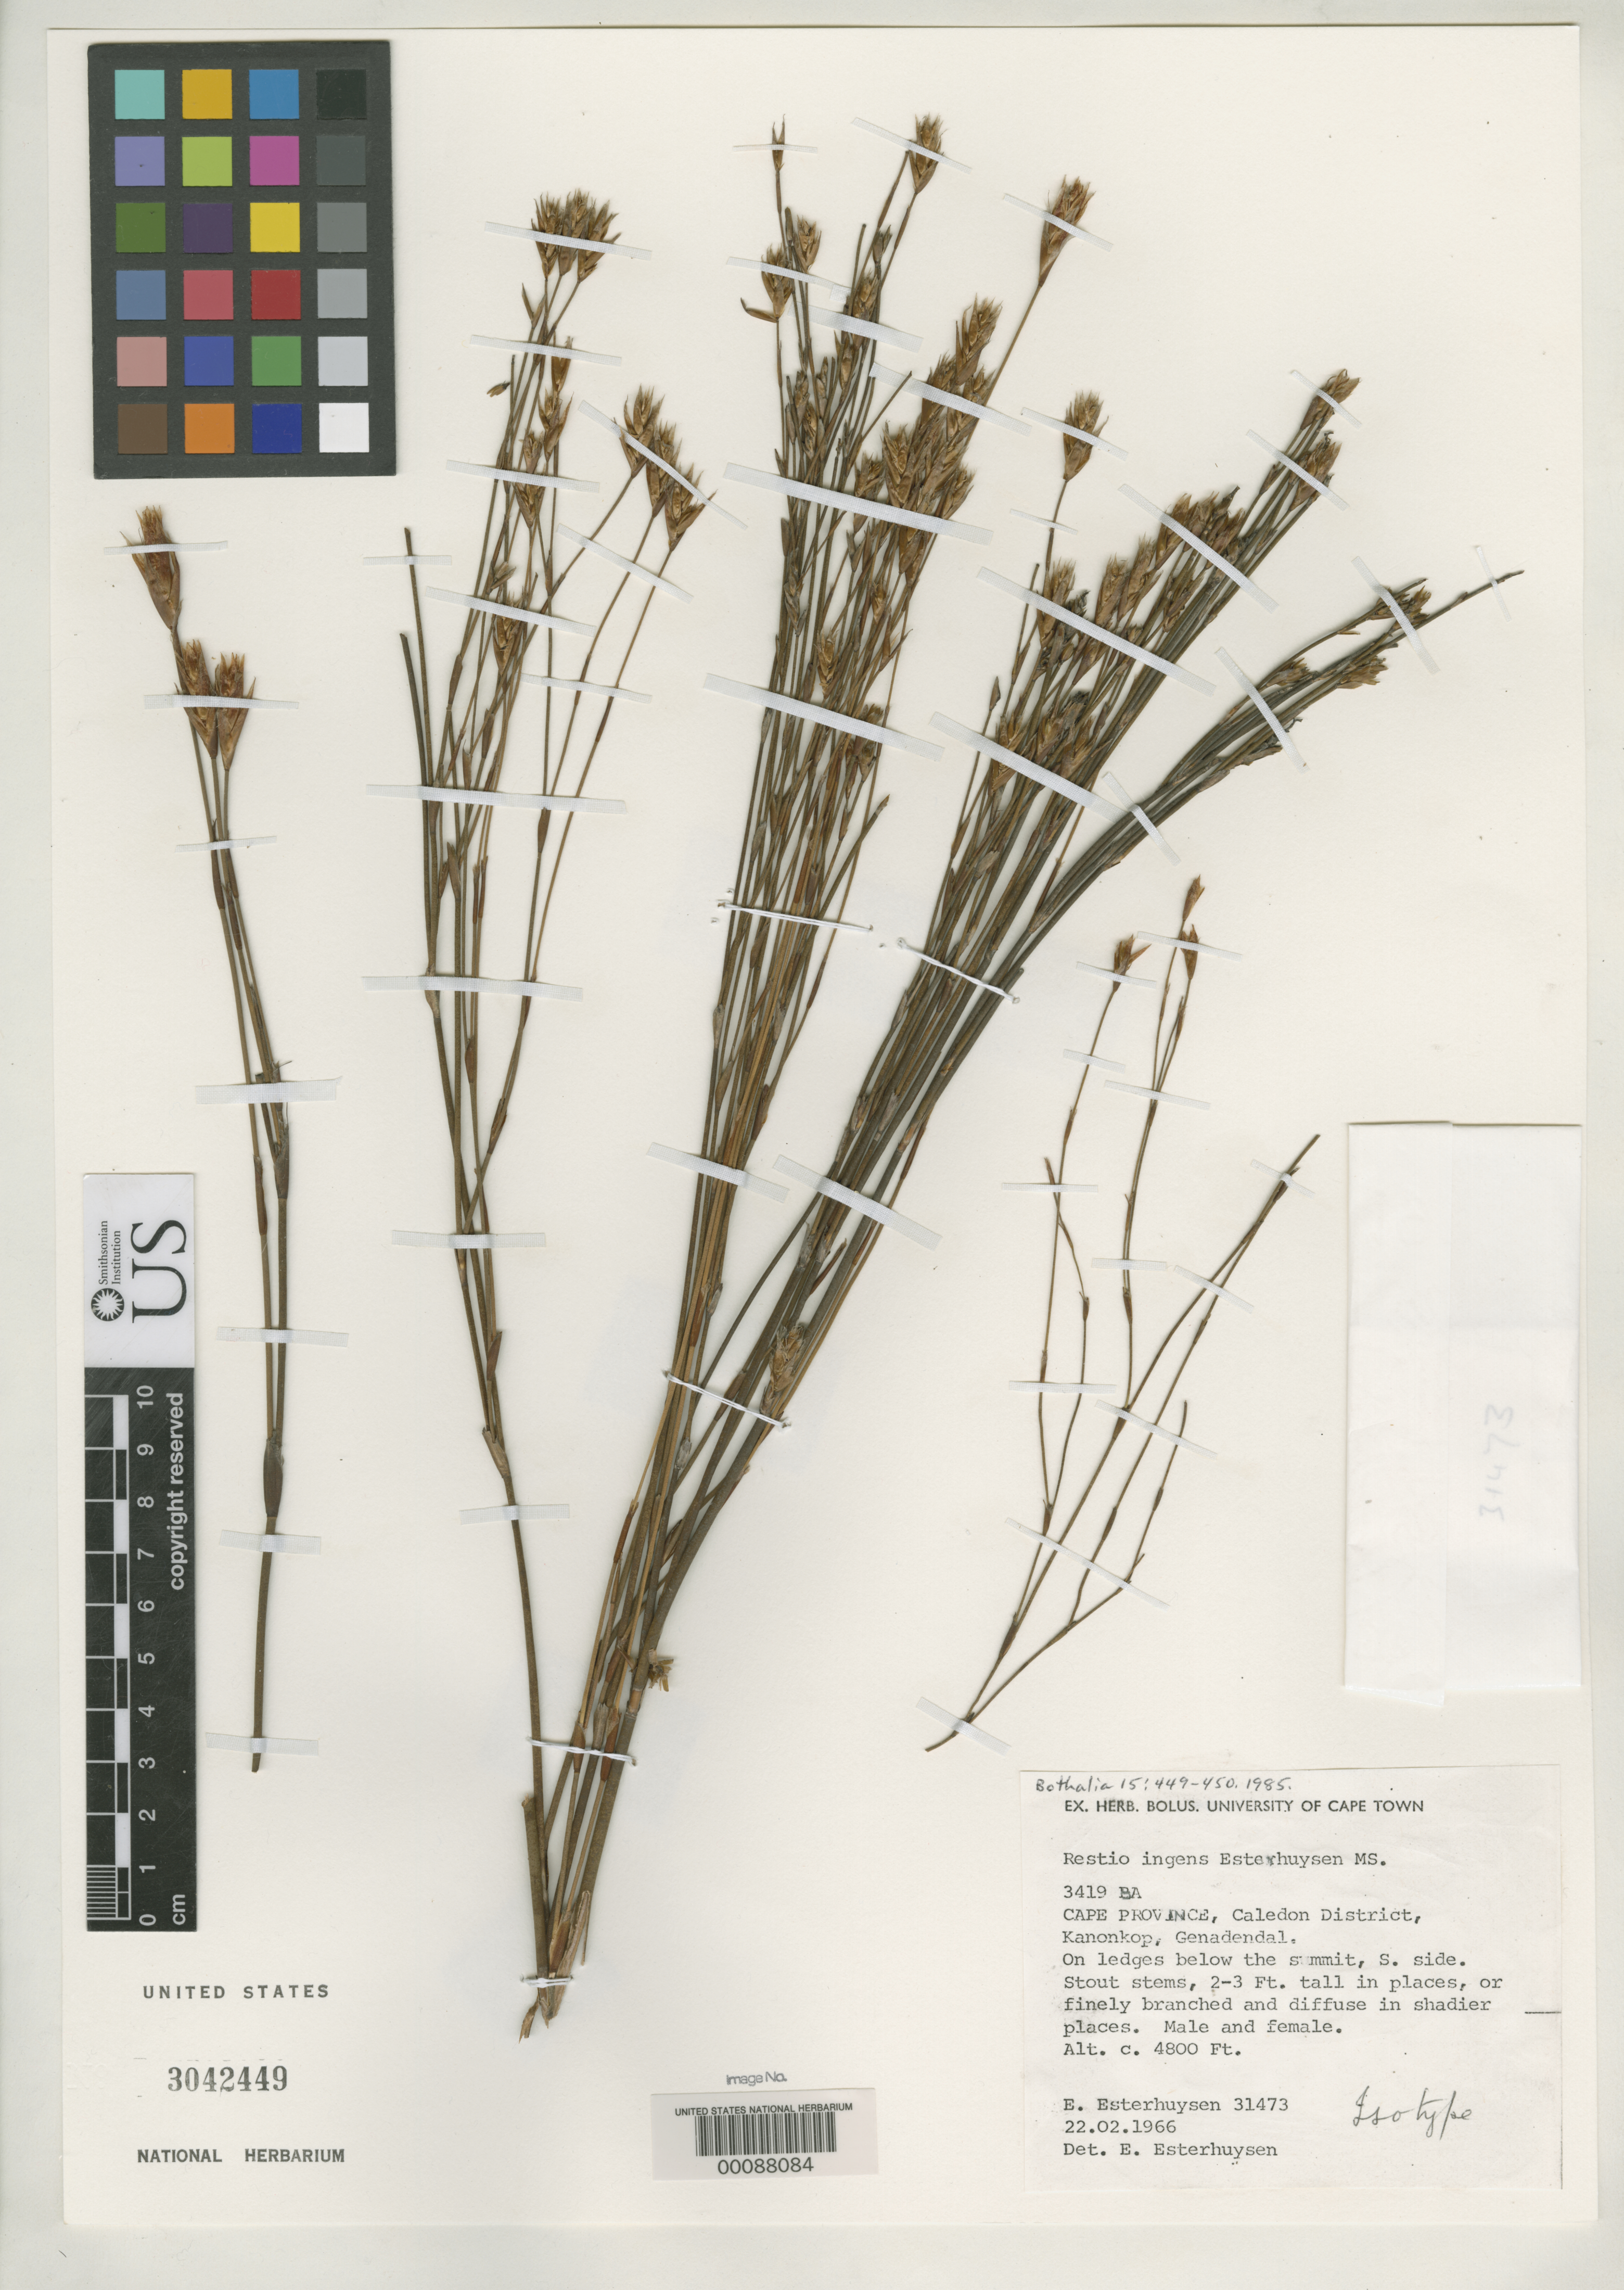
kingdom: Plantae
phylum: Tracheophyta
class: Liliopsida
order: Poales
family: Restionaceae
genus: Restio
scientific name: Restio ingens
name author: Esterh.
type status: Isotype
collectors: E. E. Esterhuysen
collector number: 31473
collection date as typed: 22 Feb 1966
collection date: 1966-02-22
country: South Africa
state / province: Western Cape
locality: Kanonkop, Genadendal. Caledon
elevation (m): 1463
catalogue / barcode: US 3042449